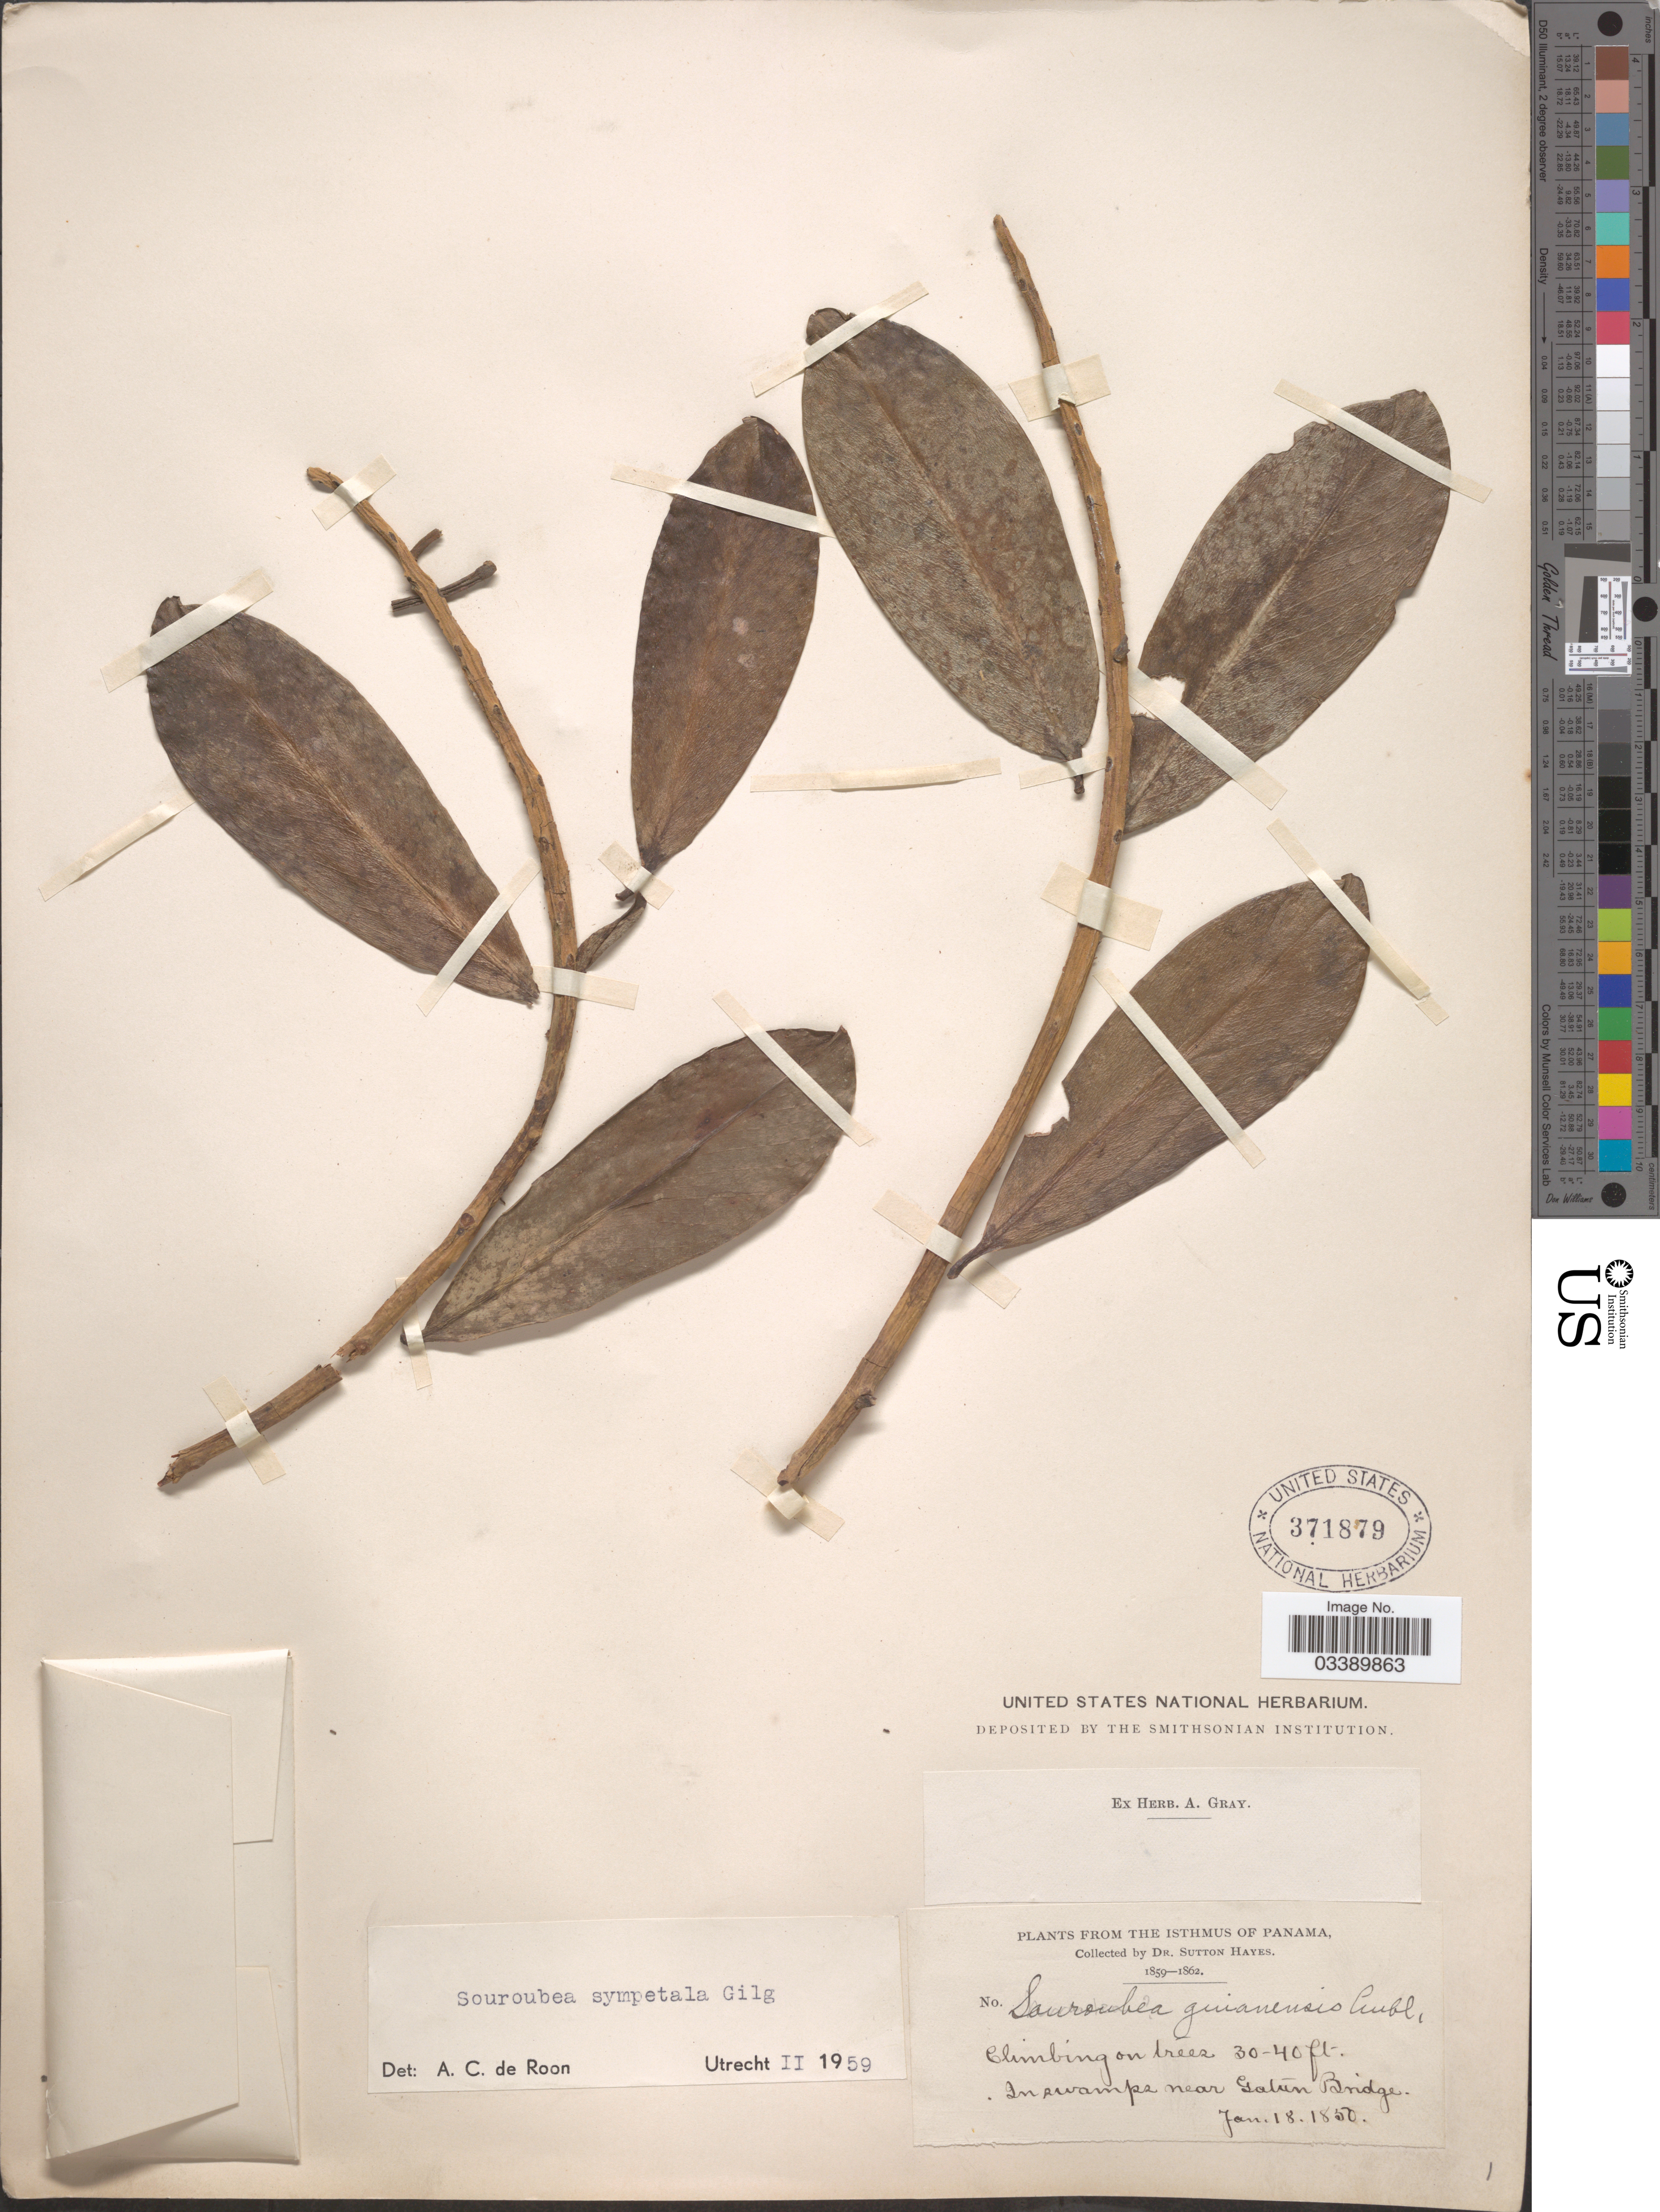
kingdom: Plantae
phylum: Tracheophyta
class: Magnoliopsida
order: Ericales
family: Marcgraviaceae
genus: Souroubea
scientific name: Souroubea sympetala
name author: Gilg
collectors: S. Hayes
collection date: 1850-01-18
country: Panama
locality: The Isthmus of Panama. In swams near Gatun Bridge.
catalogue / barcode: US 371879